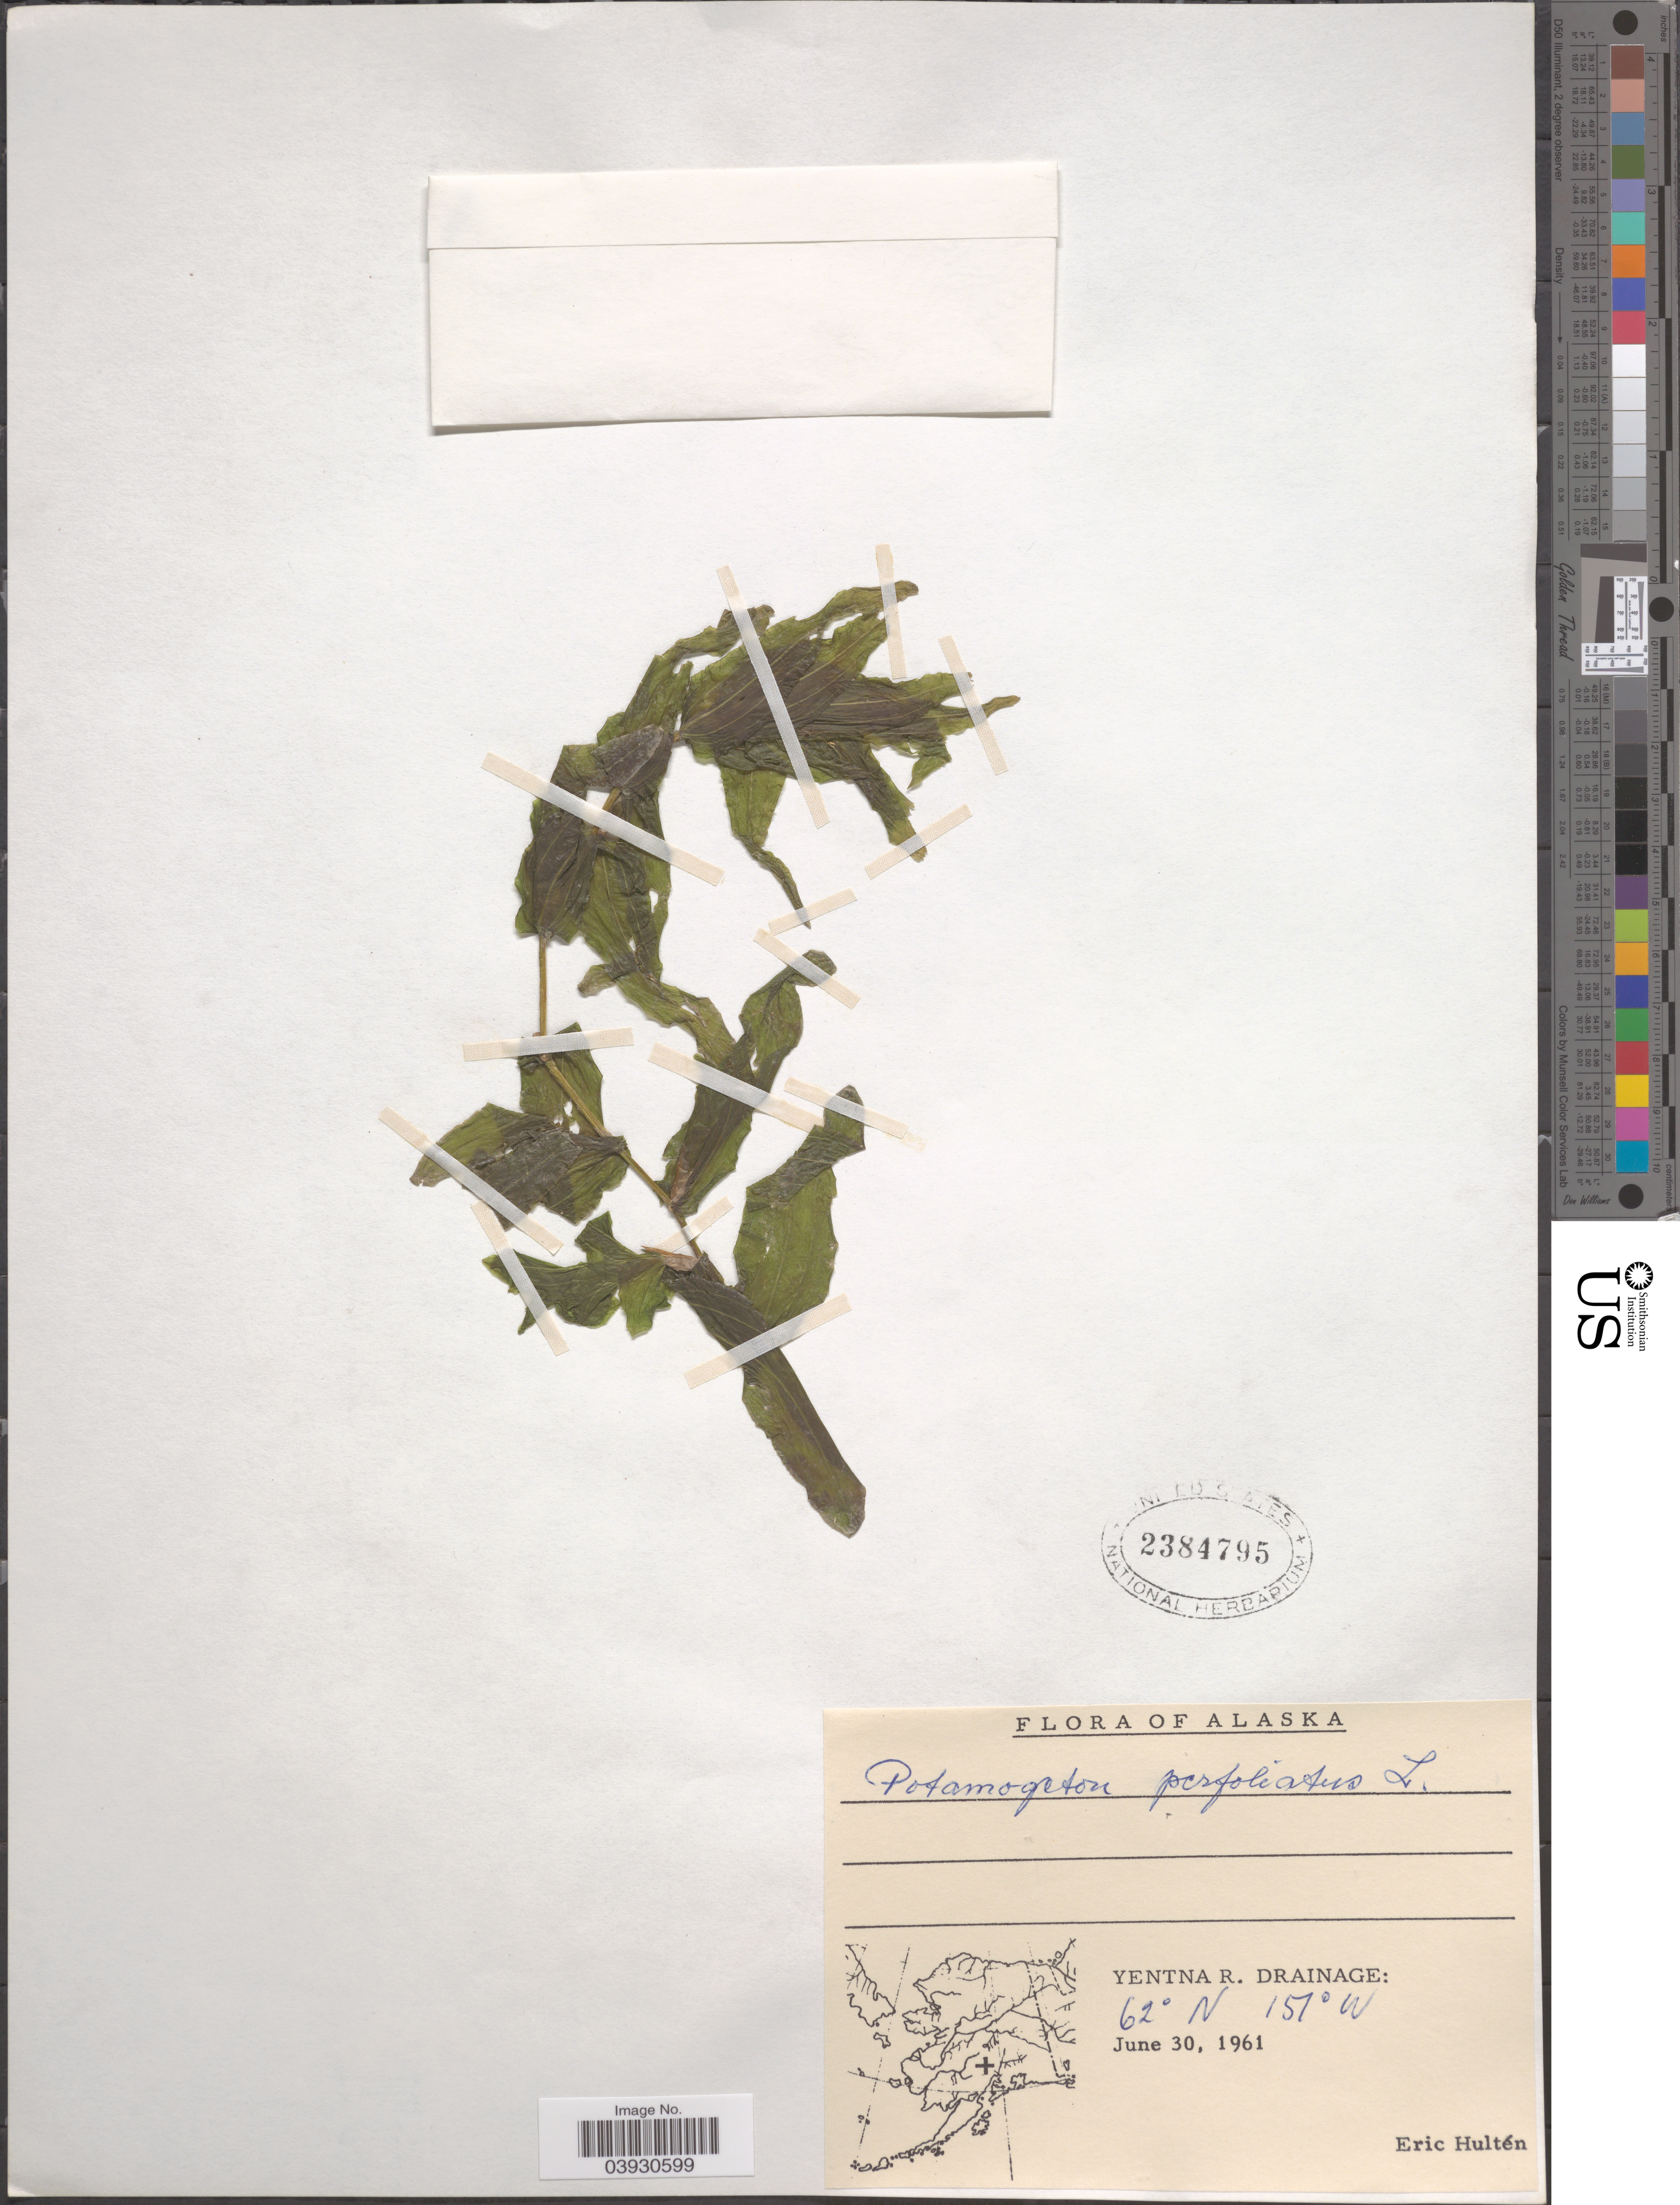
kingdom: Plantae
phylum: Tracheophyta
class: Liliopsida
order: Alismatales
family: Potamogetonaceae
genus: Potamogeton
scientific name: Potamogeton perfoliatus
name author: L.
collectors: E. G. Hultén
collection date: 1961-06-30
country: United States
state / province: Alaska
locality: Yetna R. Drainage.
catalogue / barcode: US 2384795